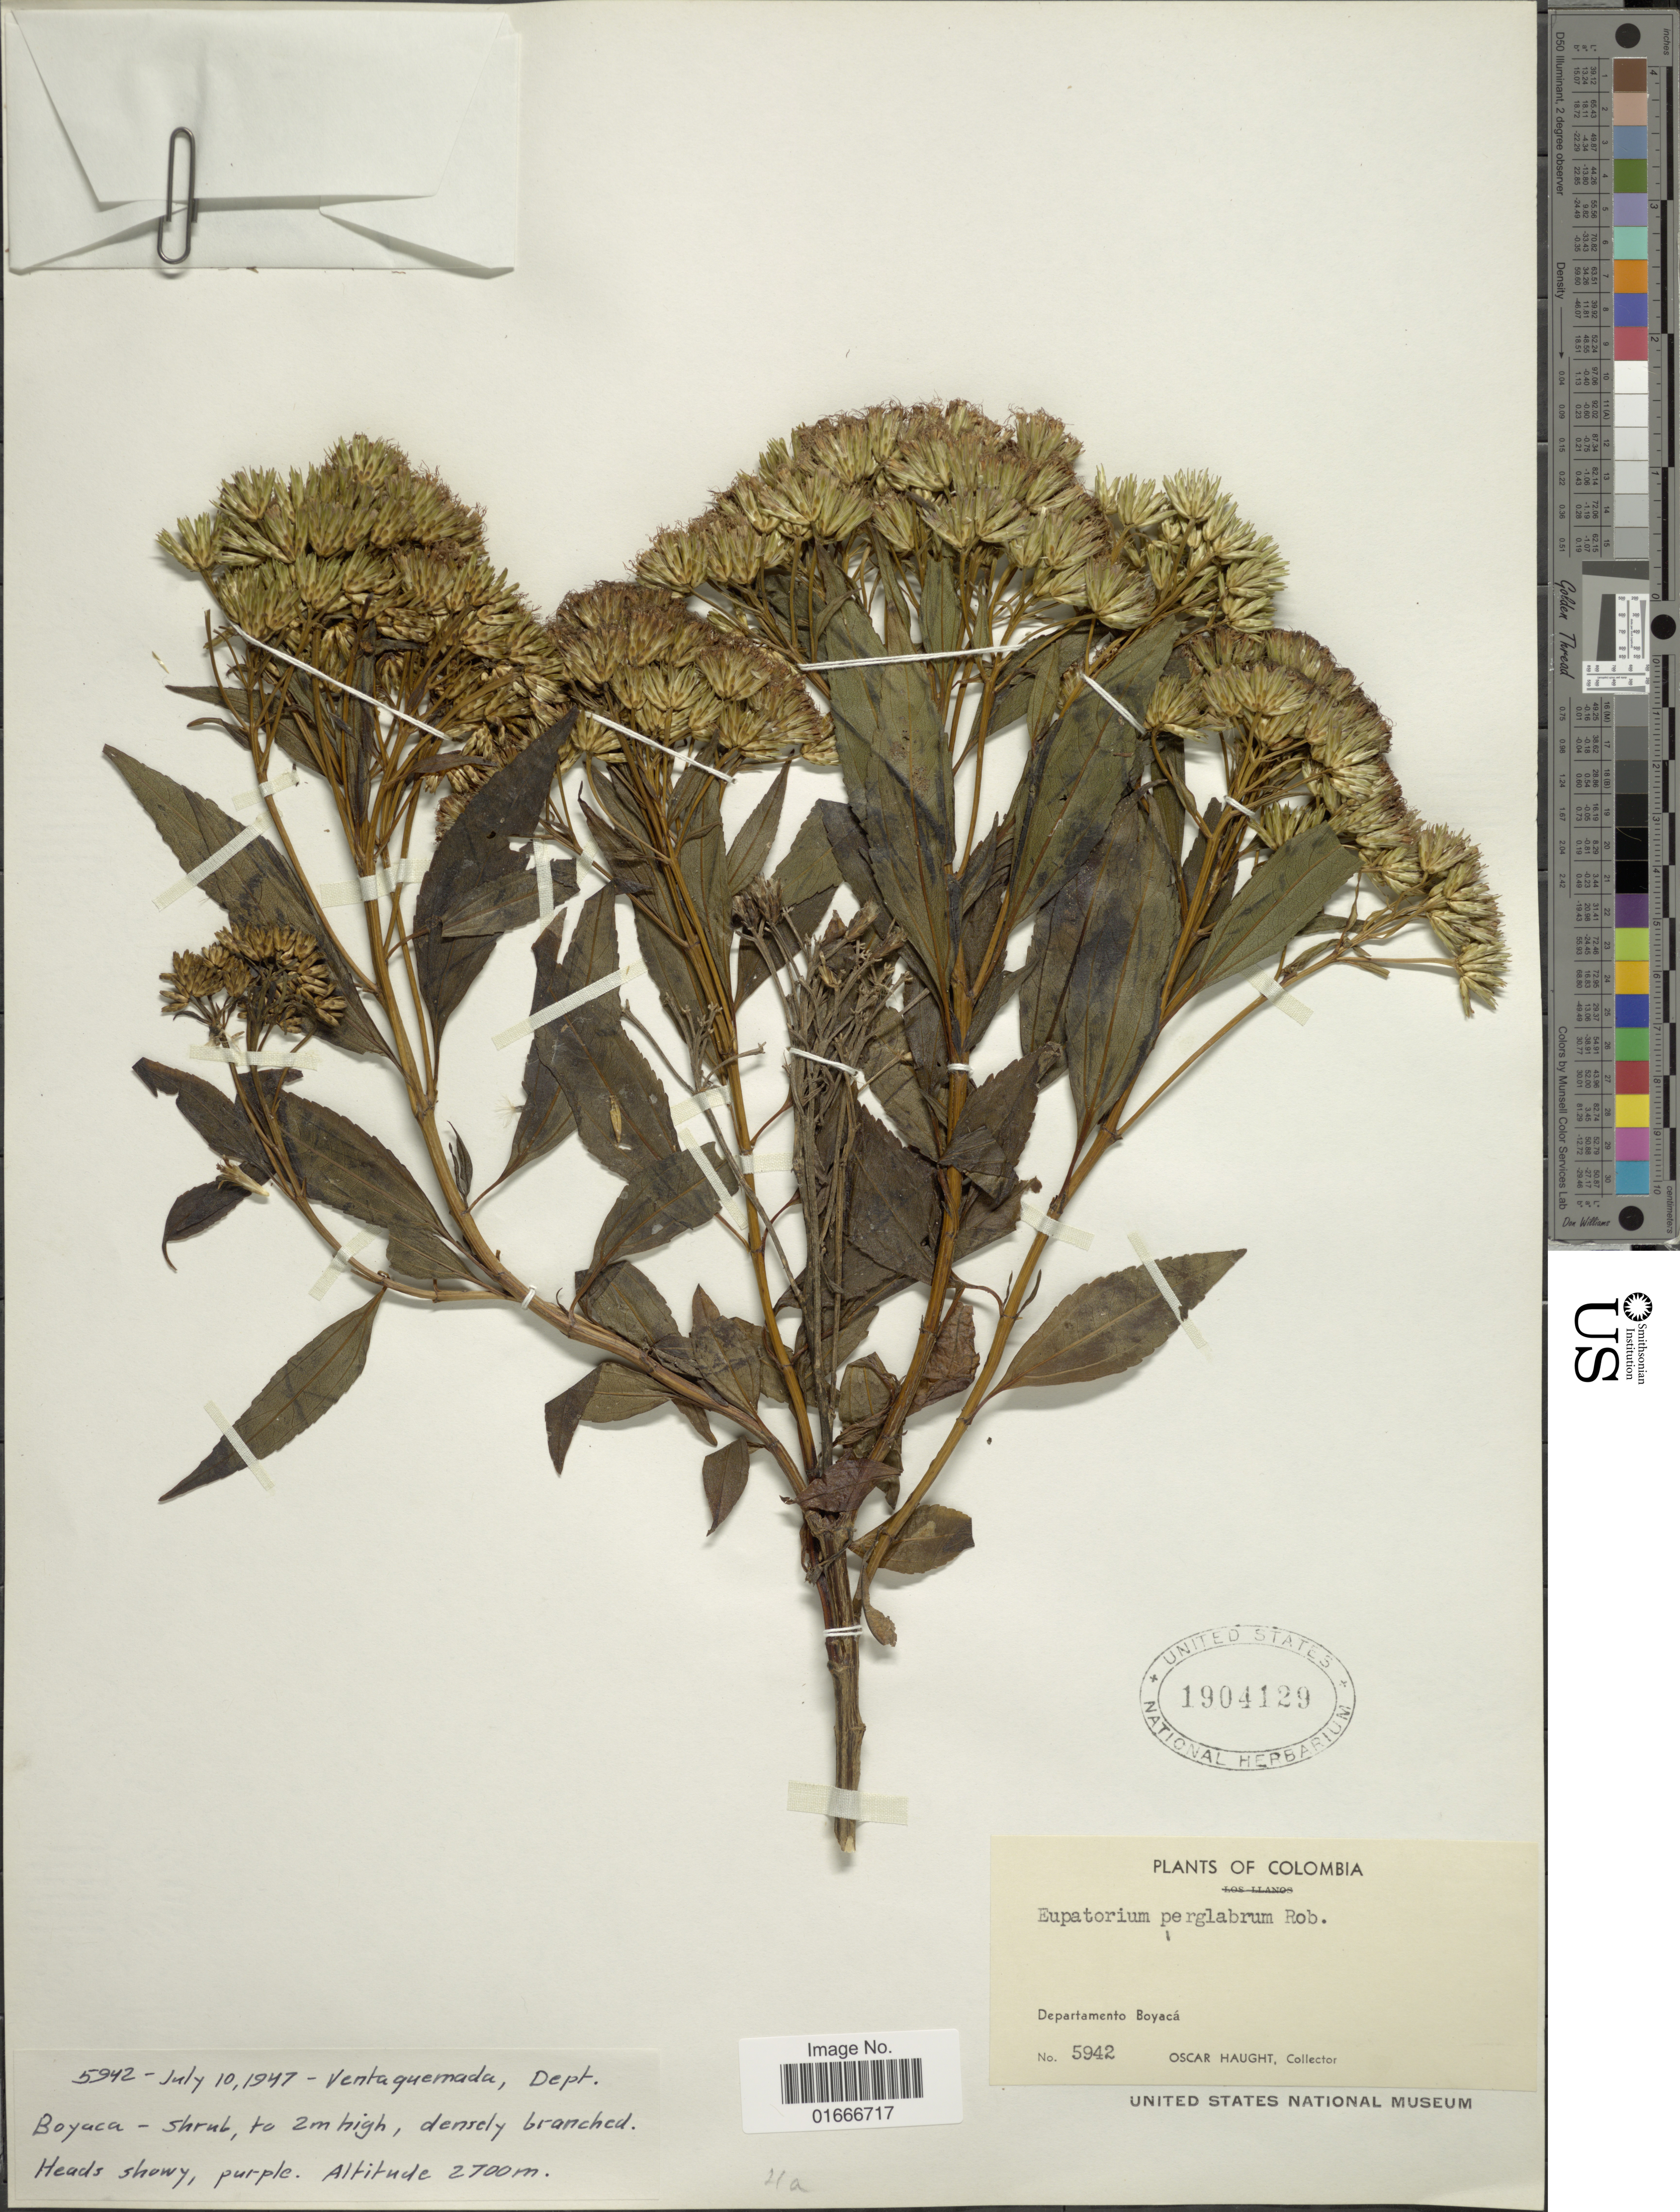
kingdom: Plantae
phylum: Tracheophyta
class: Magnoliopsida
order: Asterales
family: Asteraceae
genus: Chromolaena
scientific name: Chromolaena perglabra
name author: (B.L. Rob.) R.M. King & H. Rob.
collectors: O. Haught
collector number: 5942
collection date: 1947-07-10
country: Colombia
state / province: Boyacá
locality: Ventaguermada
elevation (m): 2700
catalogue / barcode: US 1904129